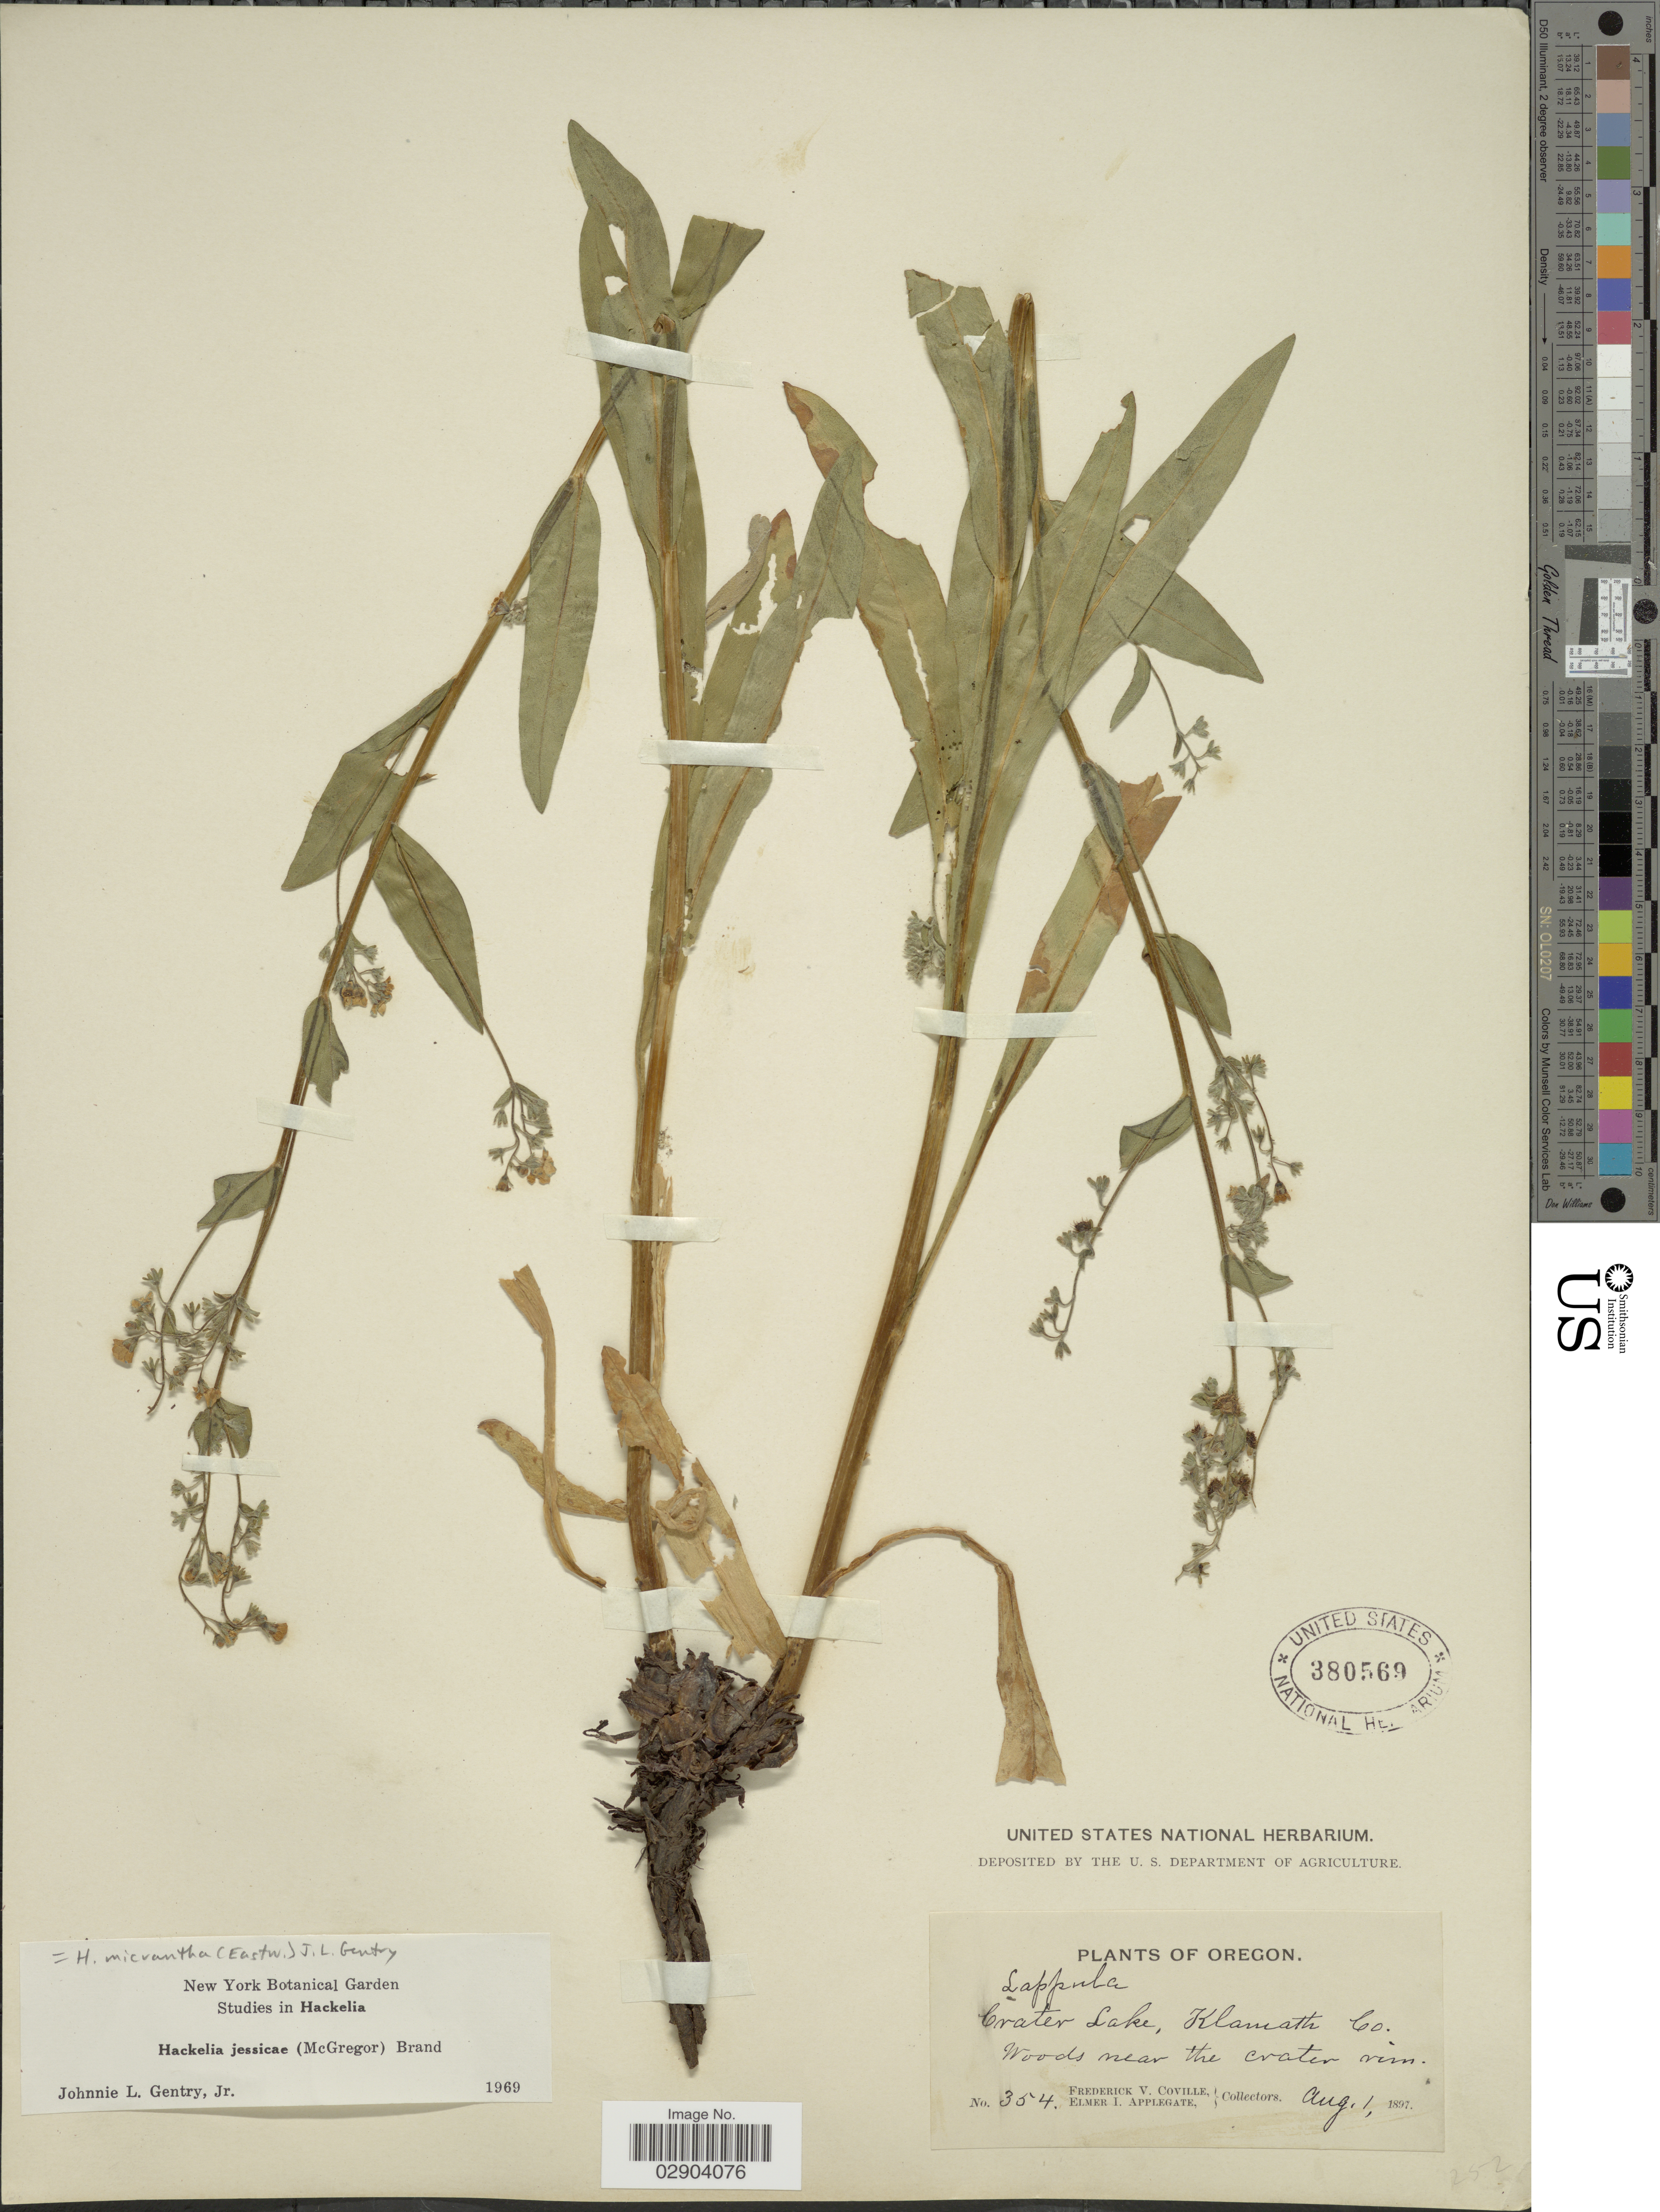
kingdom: Plantae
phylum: Tracheophyta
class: Magnoliopsida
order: Boraginales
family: Boraginaceae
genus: Hackelia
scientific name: Hackelia micrantha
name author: (Eastw.) J.L. Gentry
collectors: F. V. Coville & E. I. Applegate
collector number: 354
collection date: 1897-08-01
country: United States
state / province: Oregon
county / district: Klamath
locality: Crater Lake, Klamath Co. Woods near the Crater rim.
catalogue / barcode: US 380569